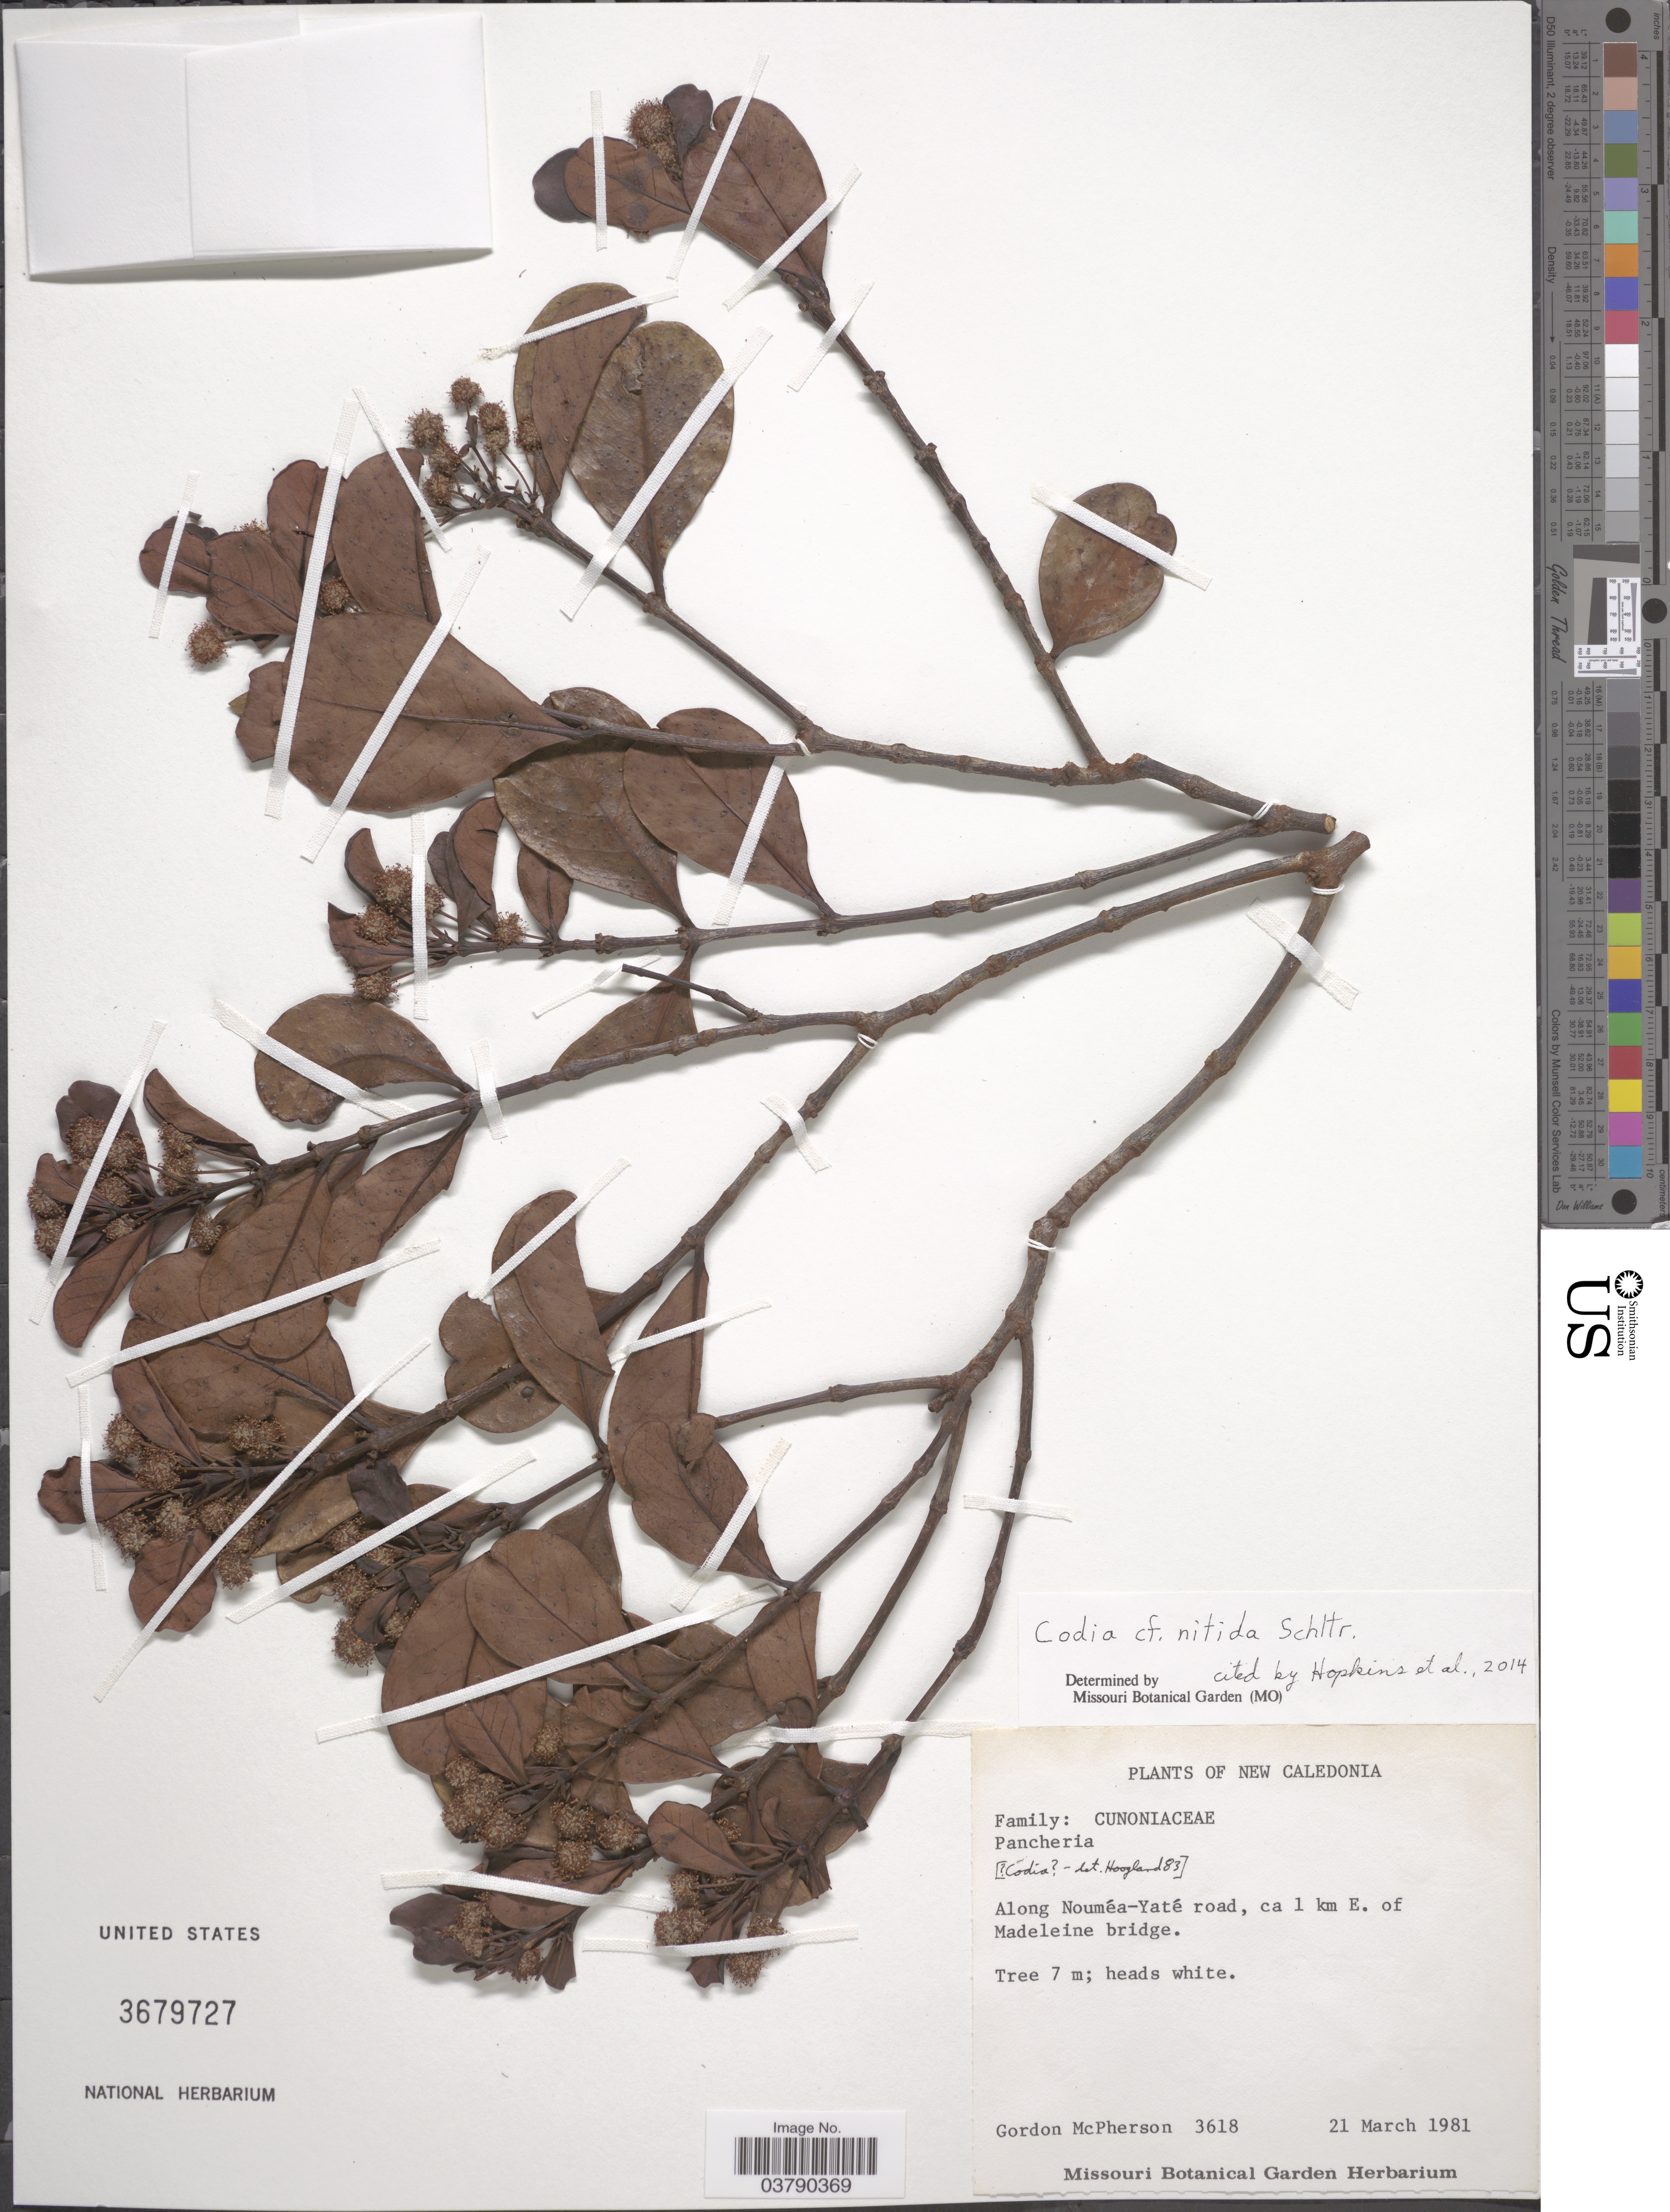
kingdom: Plantae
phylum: Tracheophyta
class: Magnoliopsida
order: Oxalidales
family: Cunoniaceae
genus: Codia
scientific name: Codia nitida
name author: Schltr.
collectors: G. McPherson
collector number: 3618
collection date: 1981-03-21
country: New Caledonia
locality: Along Nouméa-Yaté road, ca 1 km E. of Madeleine bridge.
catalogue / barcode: US 3679727